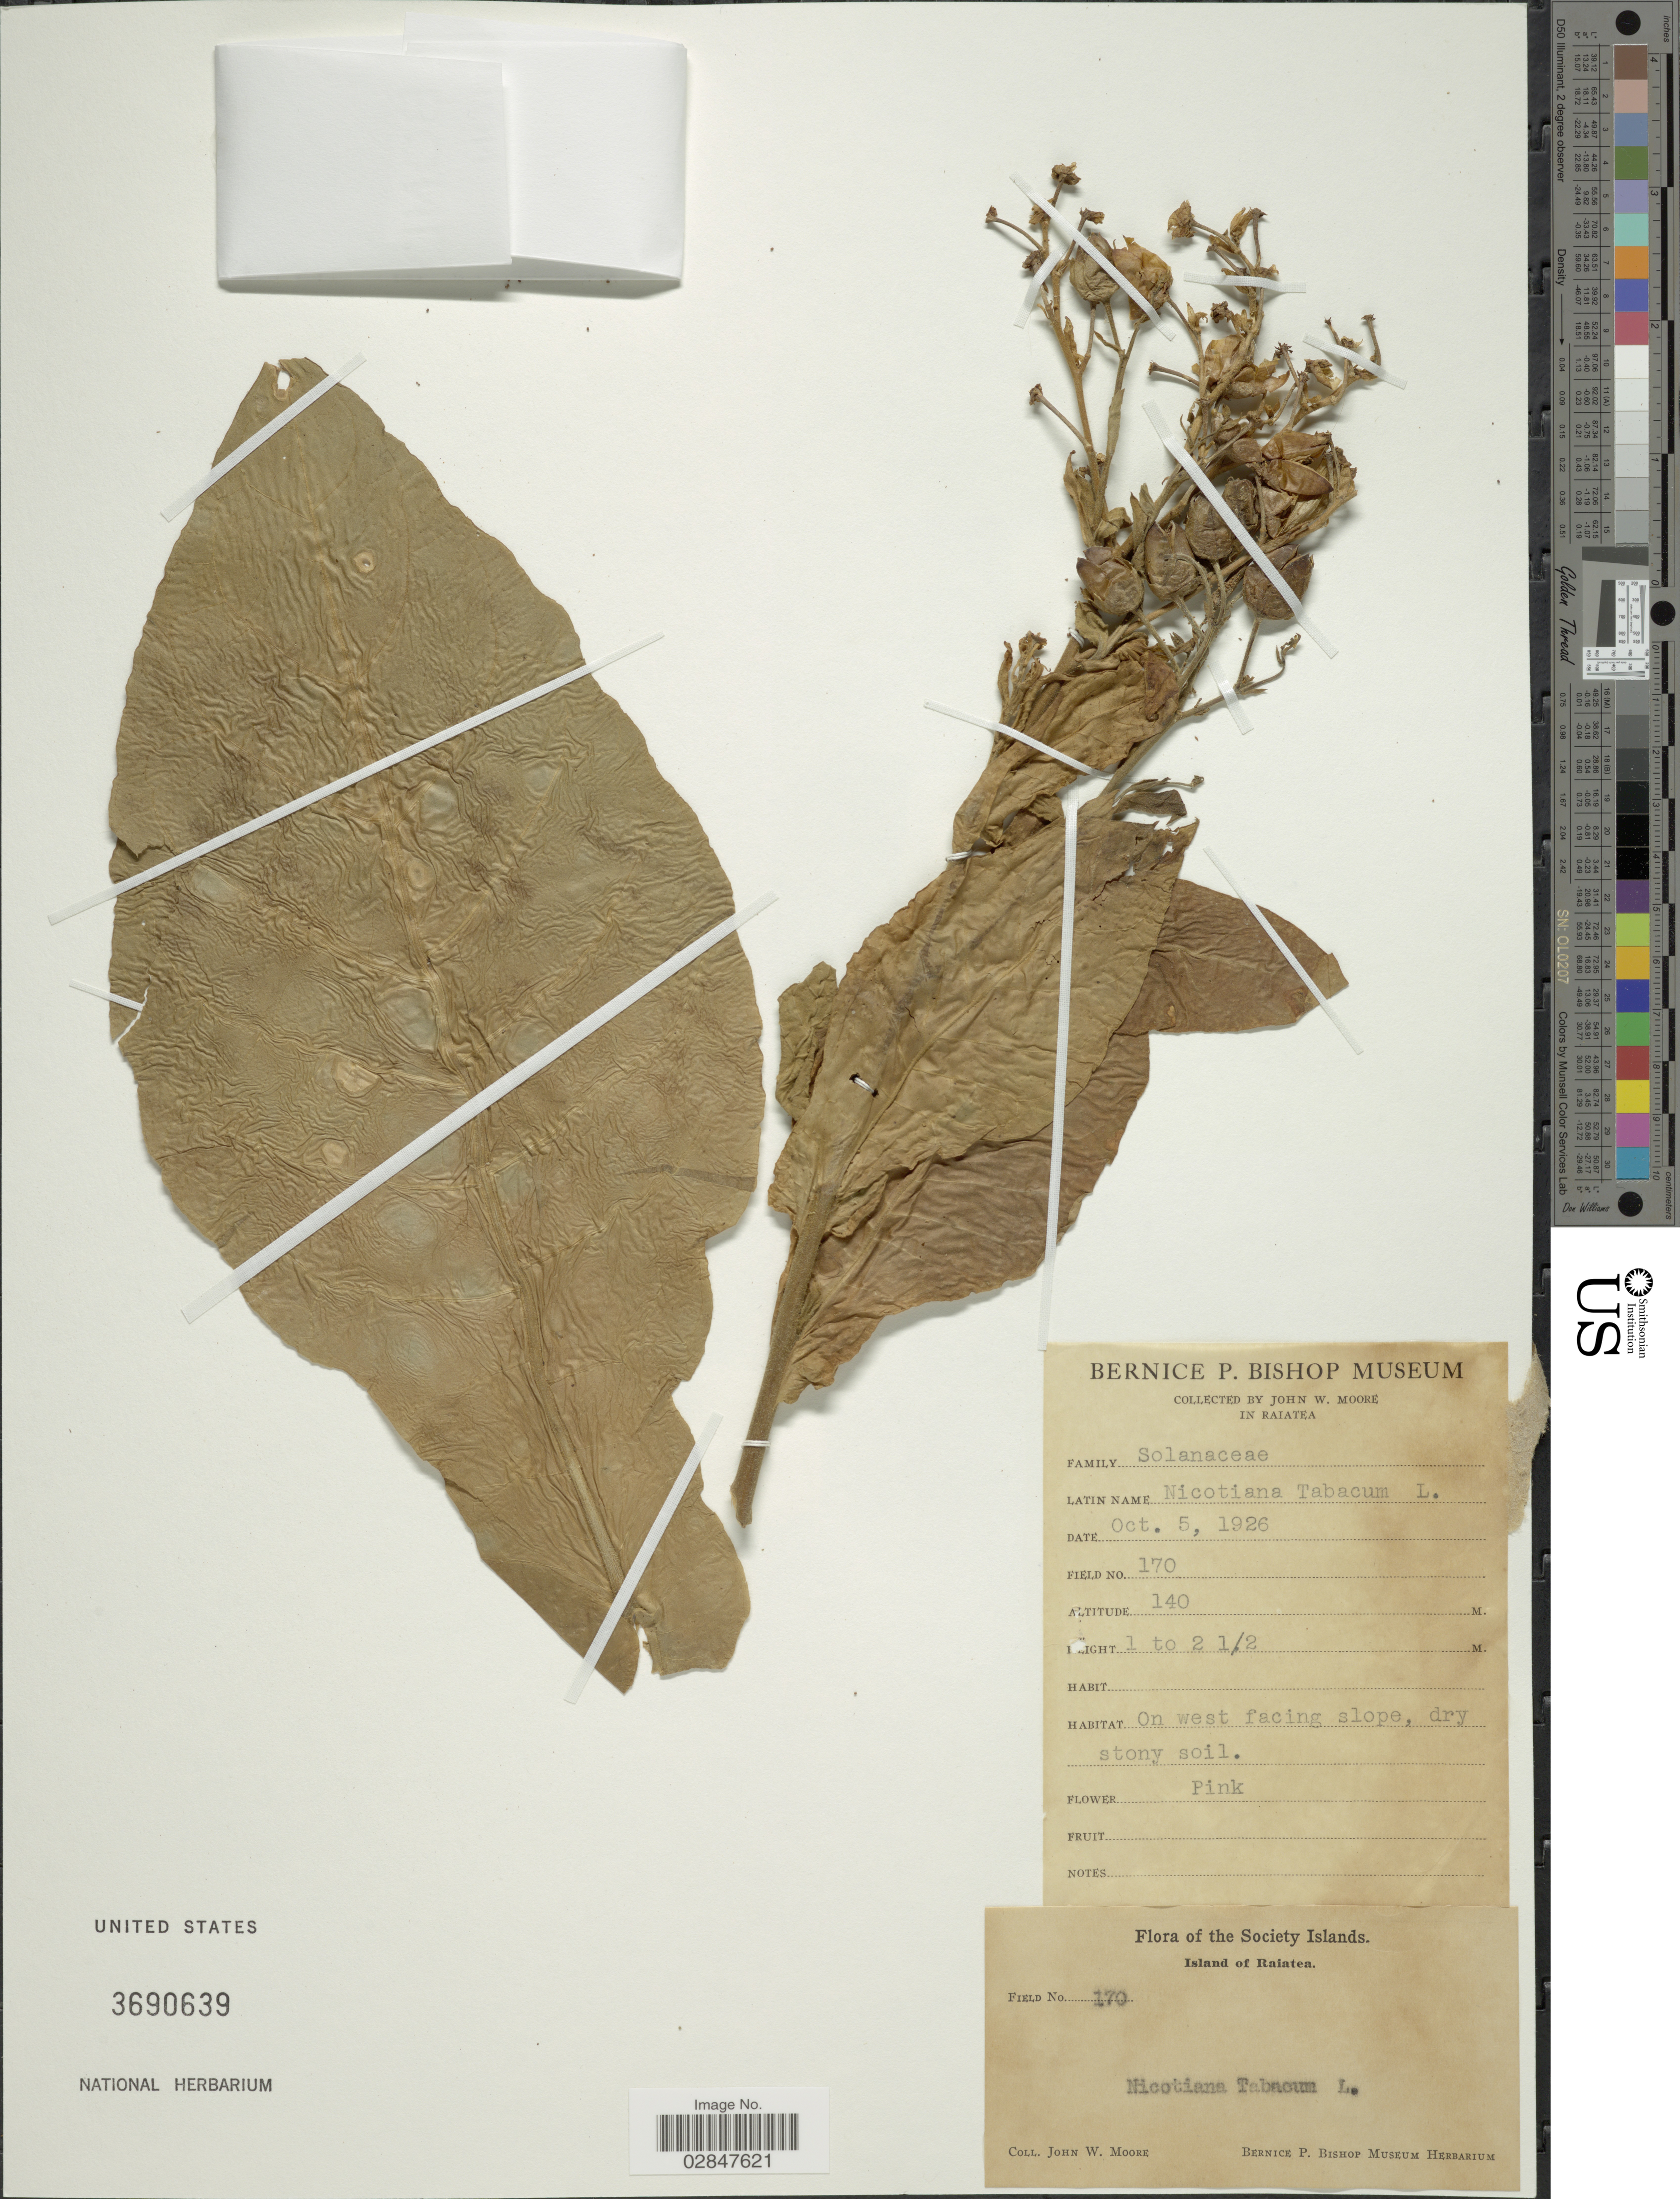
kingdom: Plantae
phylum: Tracheophyta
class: Magnoliopsida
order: Solanales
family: Solanaceae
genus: Nicotiana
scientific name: Nicotiana tabacum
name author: L.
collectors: J. Moore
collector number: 170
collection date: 1926-10-05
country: French Polynesia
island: Raiatea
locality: Society Islands. In Raiatea. Island of Raiatea.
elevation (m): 140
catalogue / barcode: US 3690639